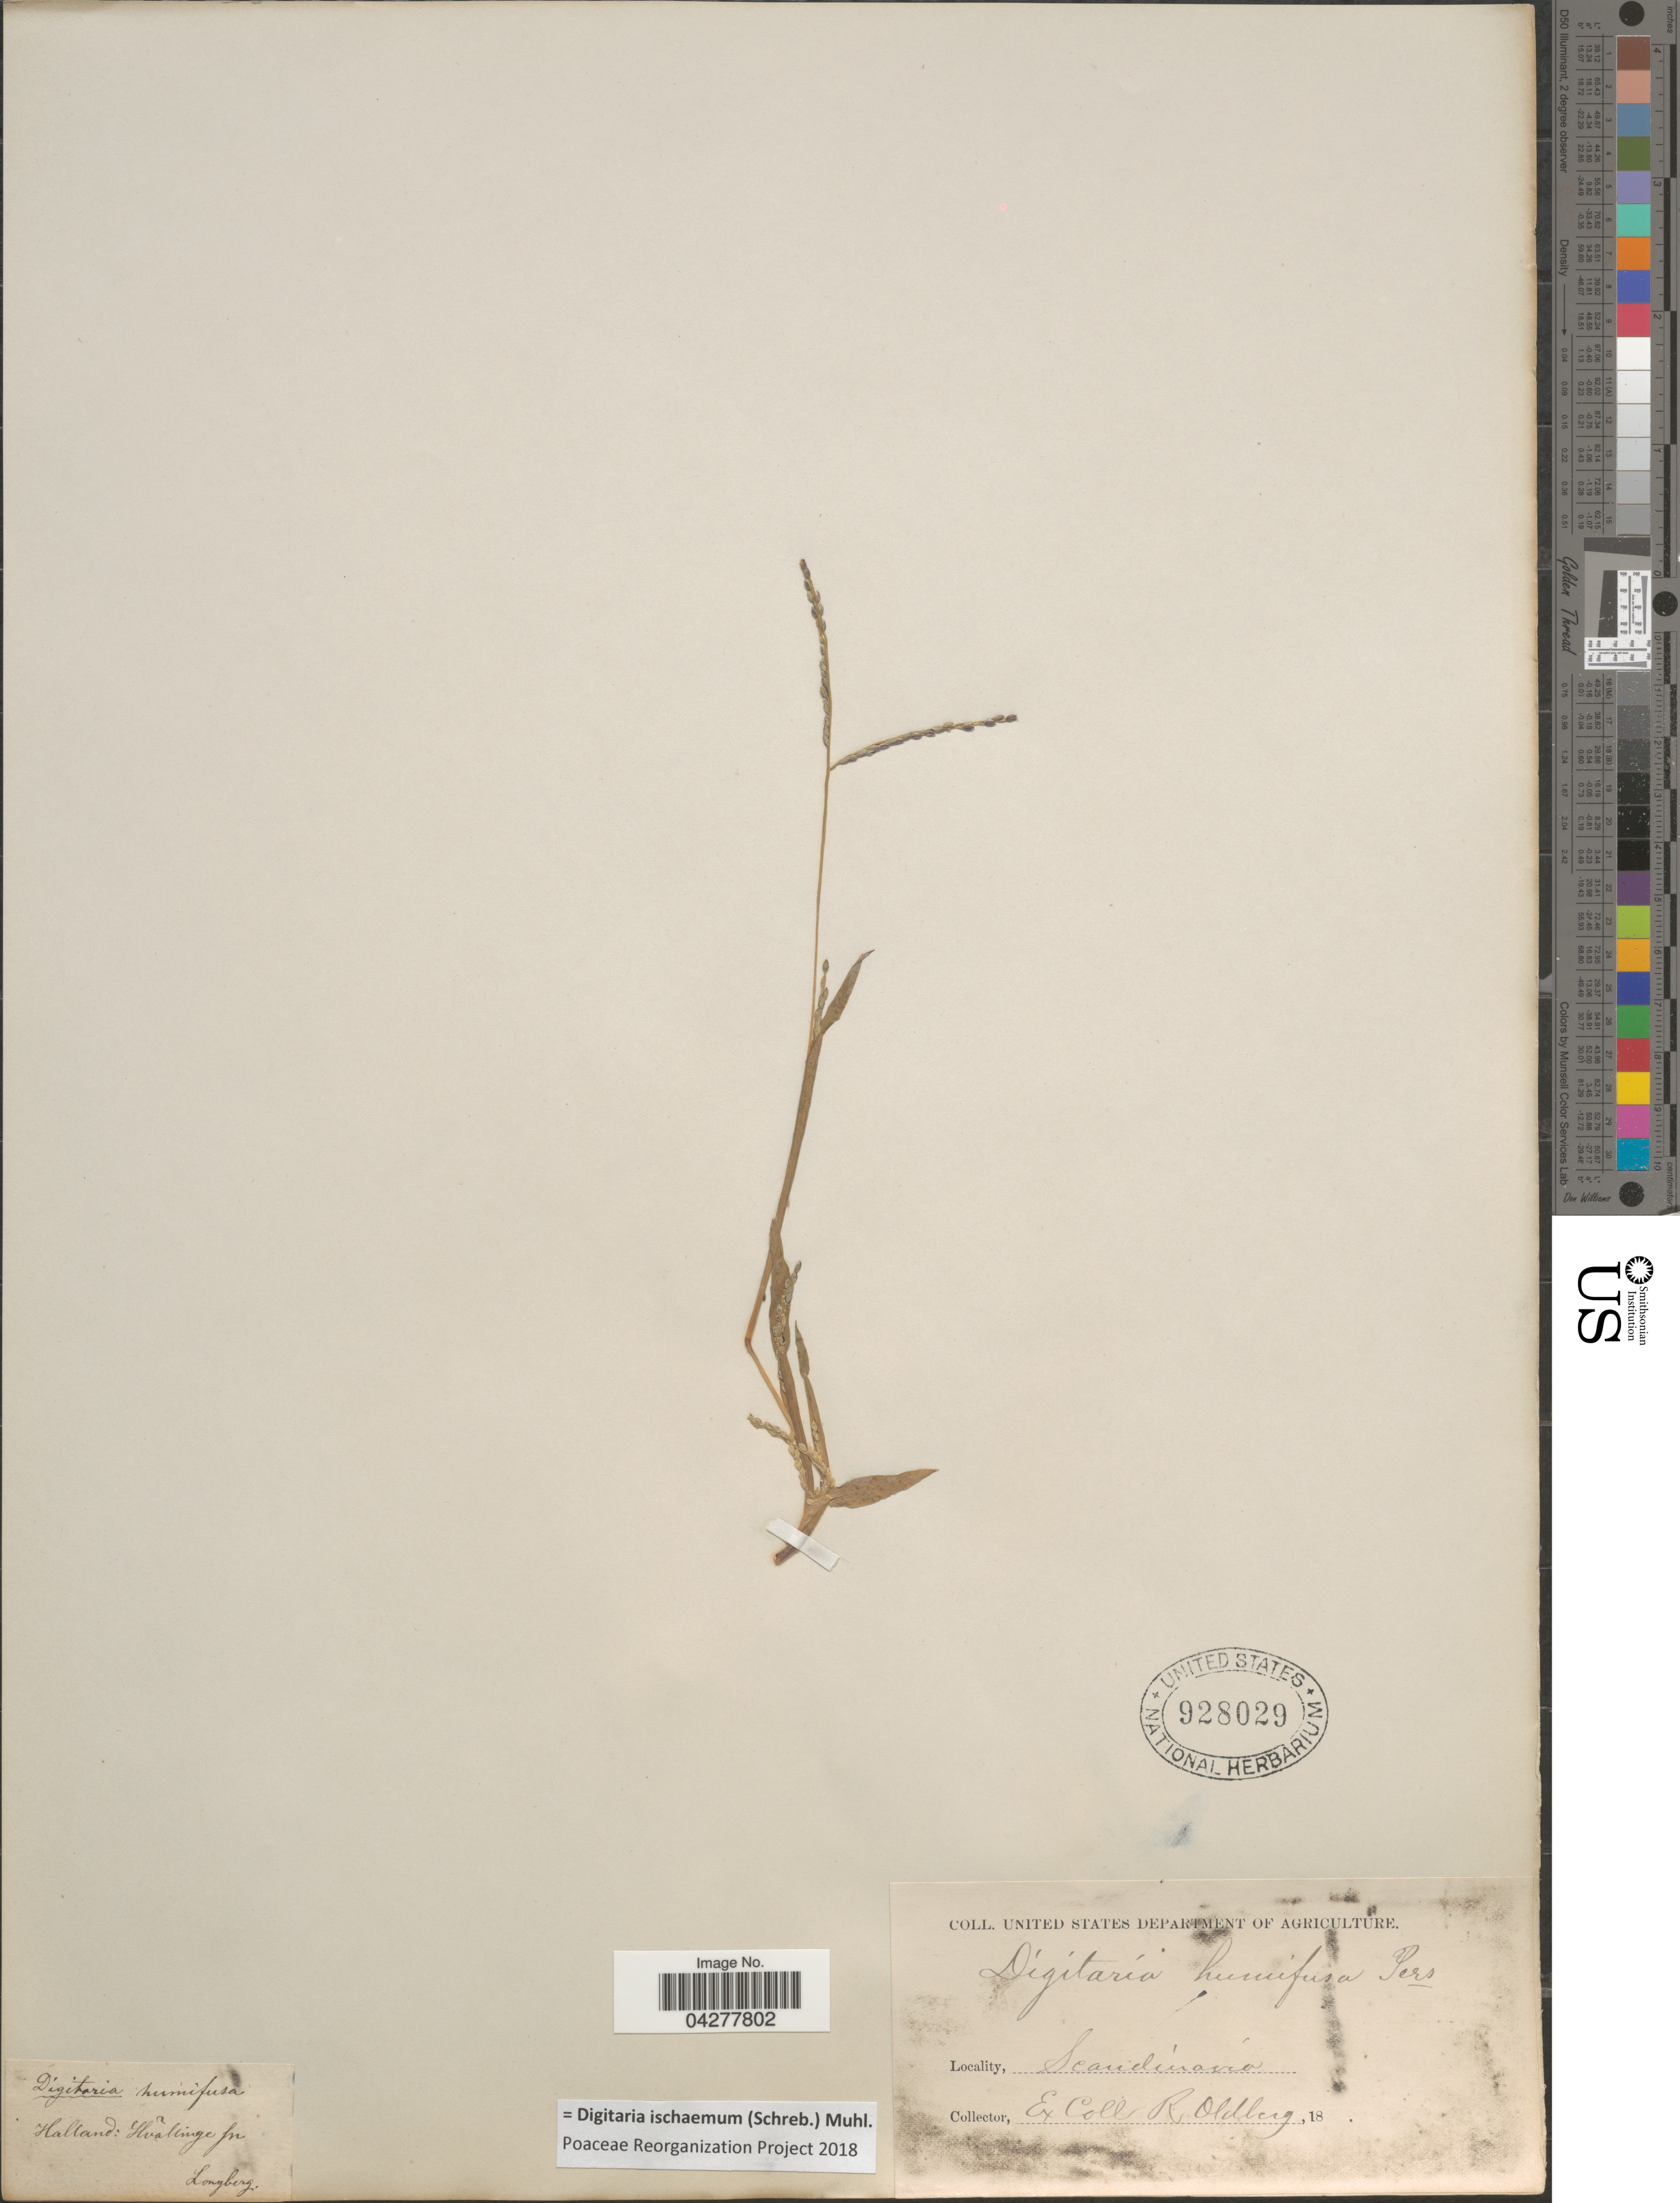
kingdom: Plantae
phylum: Tracheophyta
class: Liliopsida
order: Poales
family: Poaceae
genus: Digitaria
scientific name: Digitaria ischaemum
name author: (Schreber) Schreber ex Muhl.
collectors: A. Longberg & R. Oldberg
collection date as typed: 18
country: Sweden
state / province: Halland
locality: Scandinavia. Halland: Hvallinge fn.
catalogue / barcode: US 928029